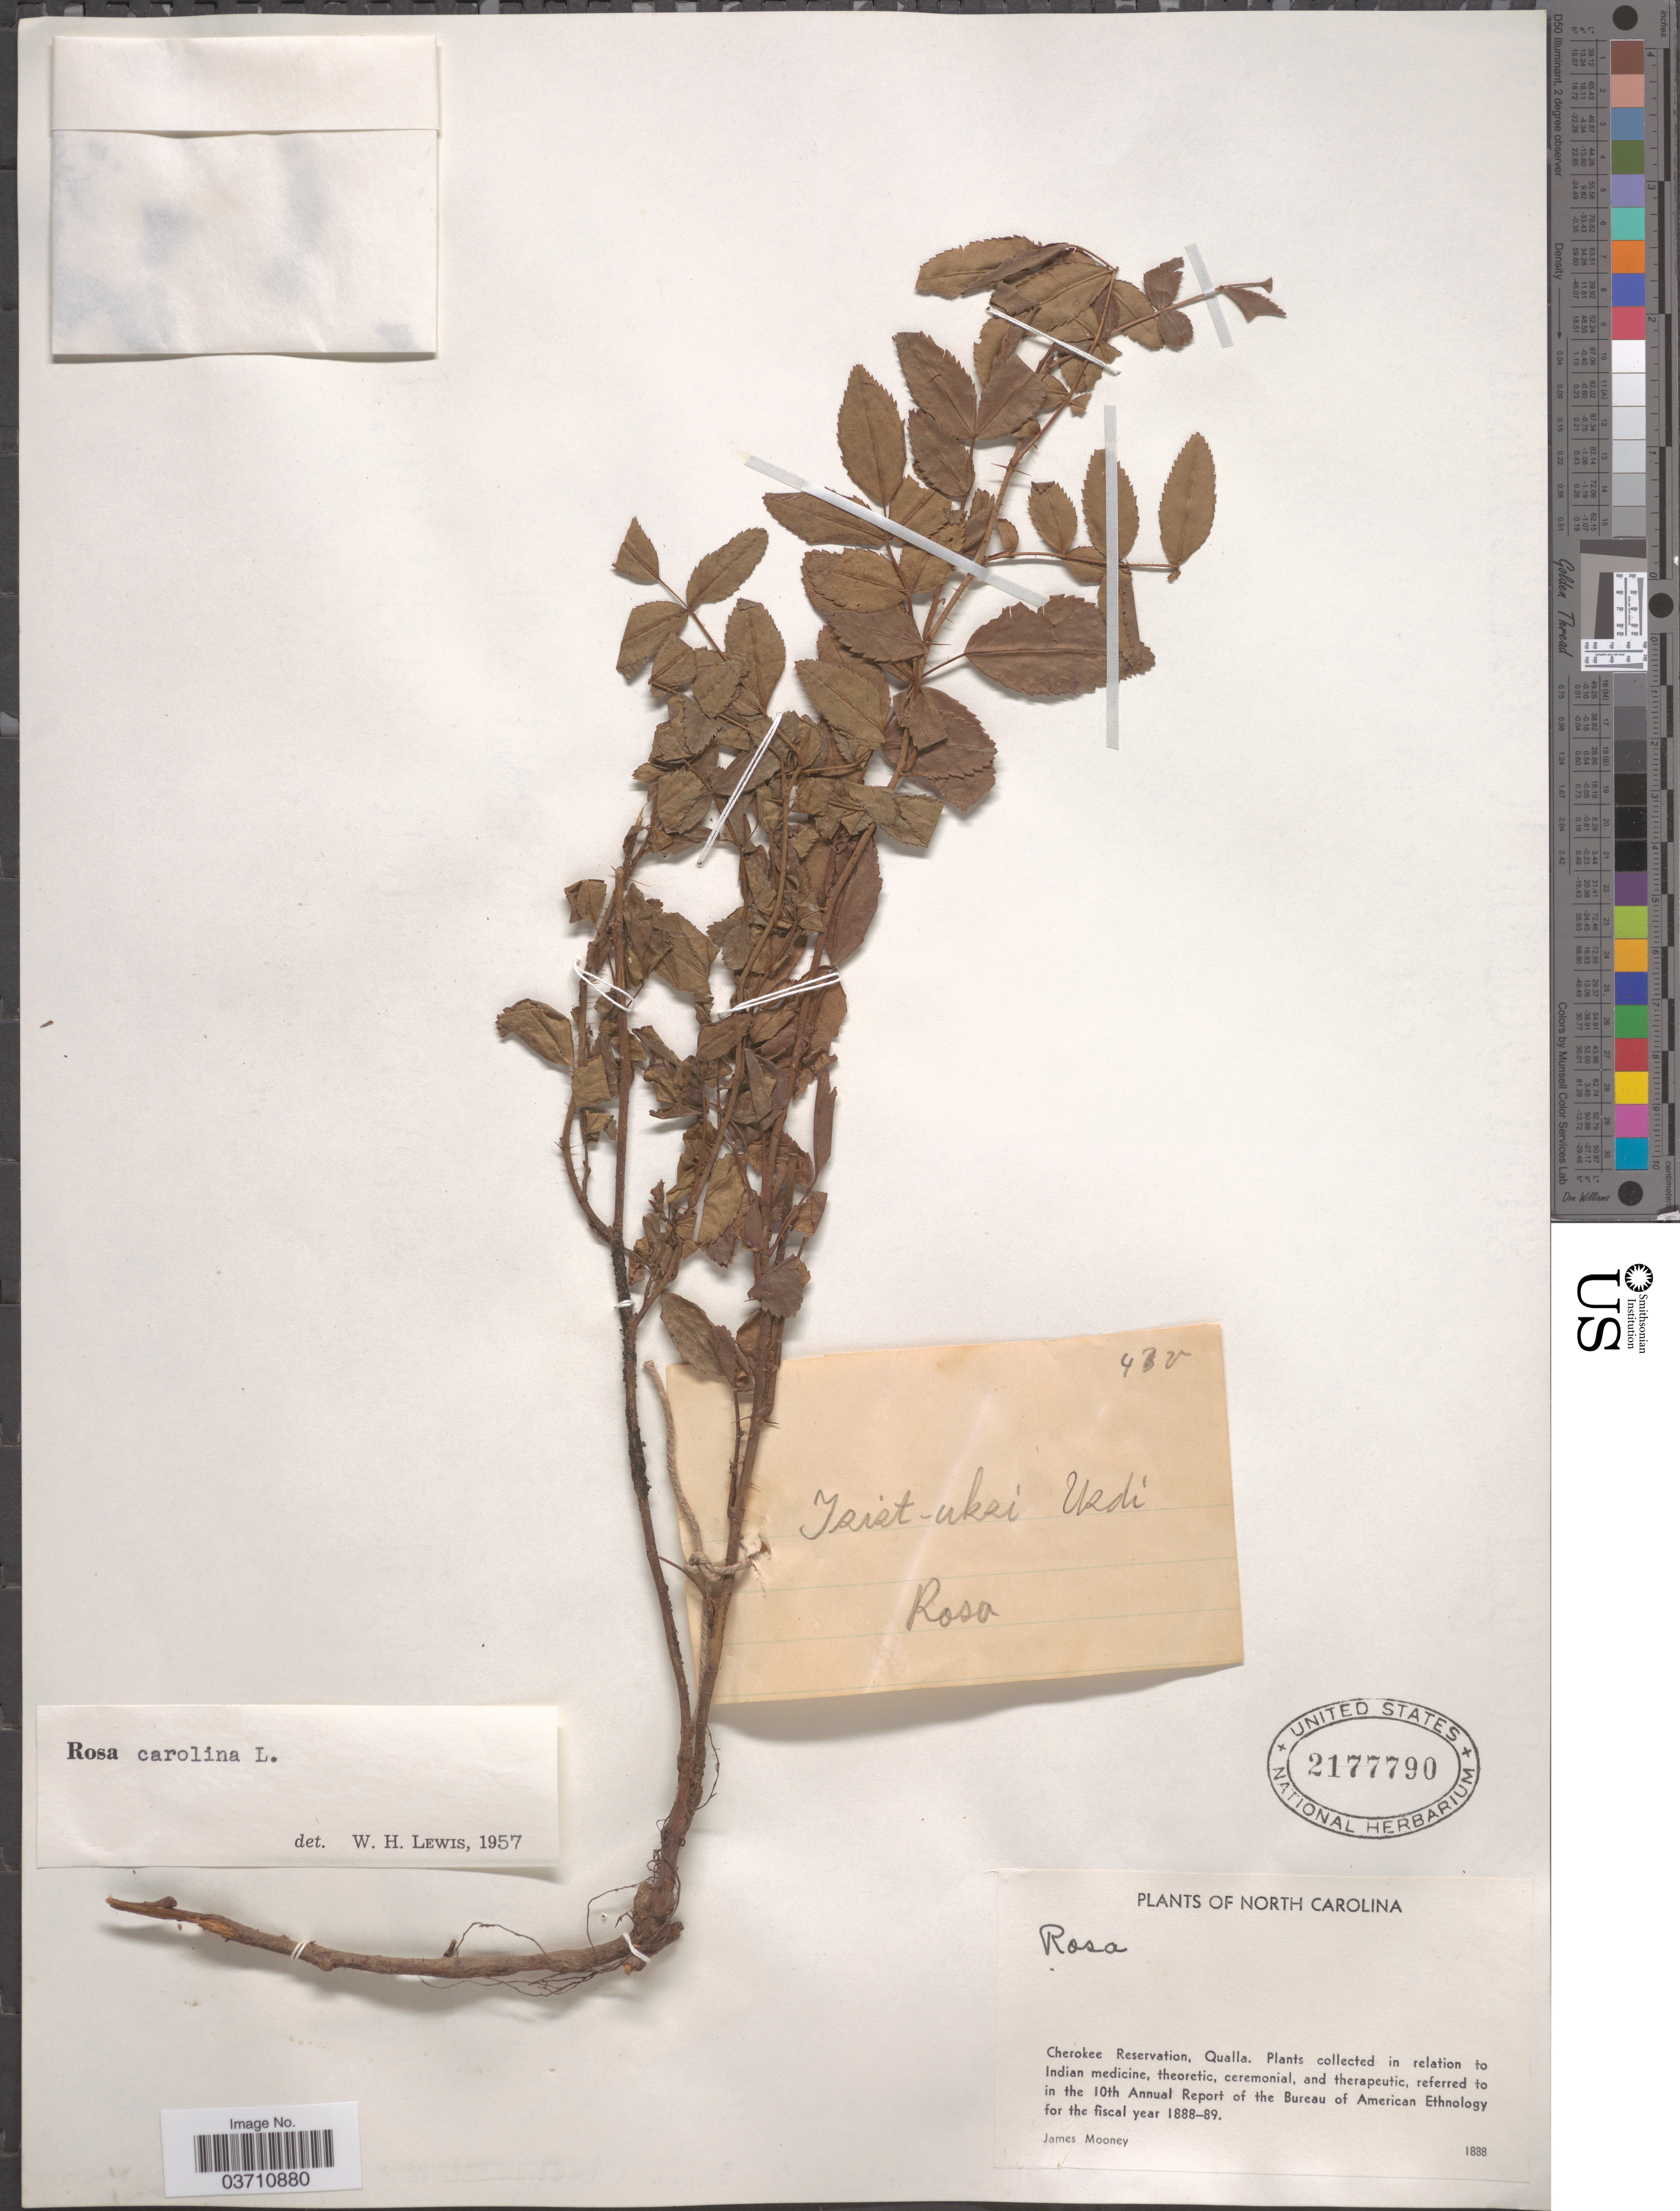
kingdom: Plantae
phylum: Tracheophyta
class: Magnoliopsida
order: Rosales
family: Rosaceae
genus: Rosa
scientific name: Rosa carolina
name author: L.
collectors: J. Mooney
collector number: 430*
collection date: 1888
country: United States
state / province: North Carolina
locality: Cherokee Reservation, Qualla.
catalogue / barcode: US 2177790